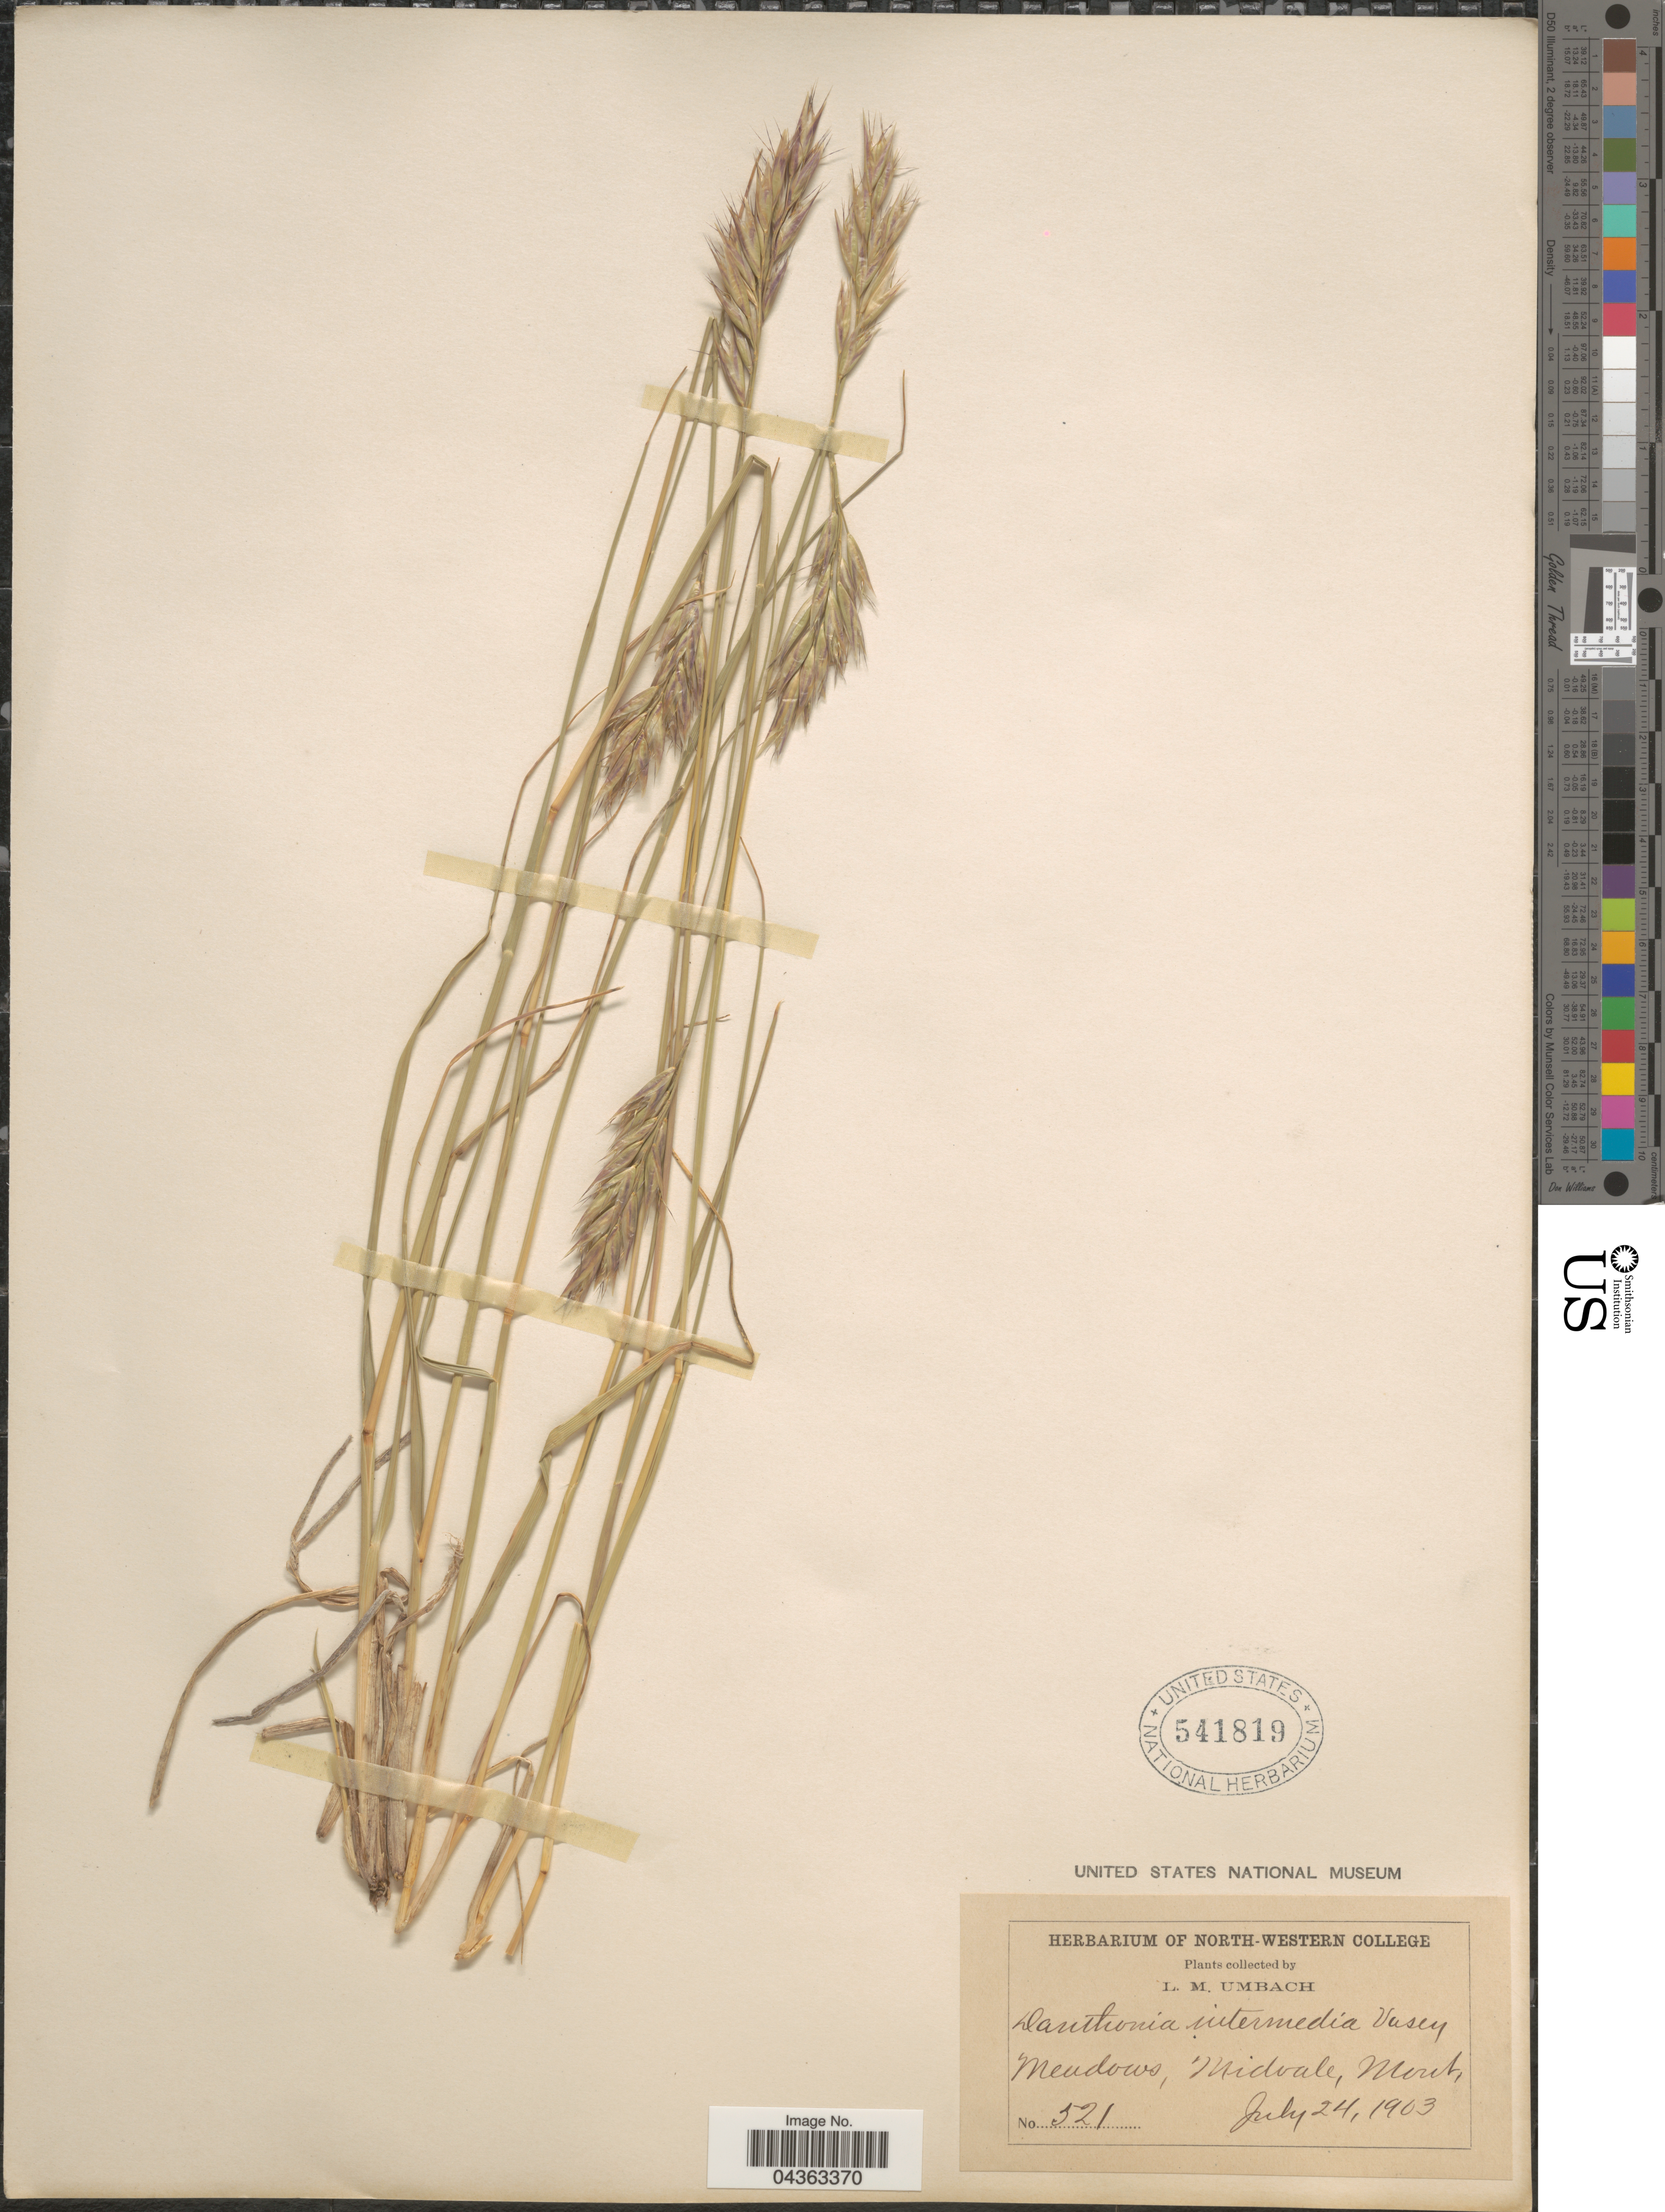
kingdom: Plantae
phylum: Tracheophyta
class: Liliopsida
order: Poales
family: Poaceae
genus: Danthonia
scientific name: Danthonia intermedia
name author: Vasey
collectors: L. M. Umbach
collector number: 521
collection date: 1903-07-24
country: United States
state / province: Montana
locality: Meadows, Midvale.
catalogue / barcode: US 541819